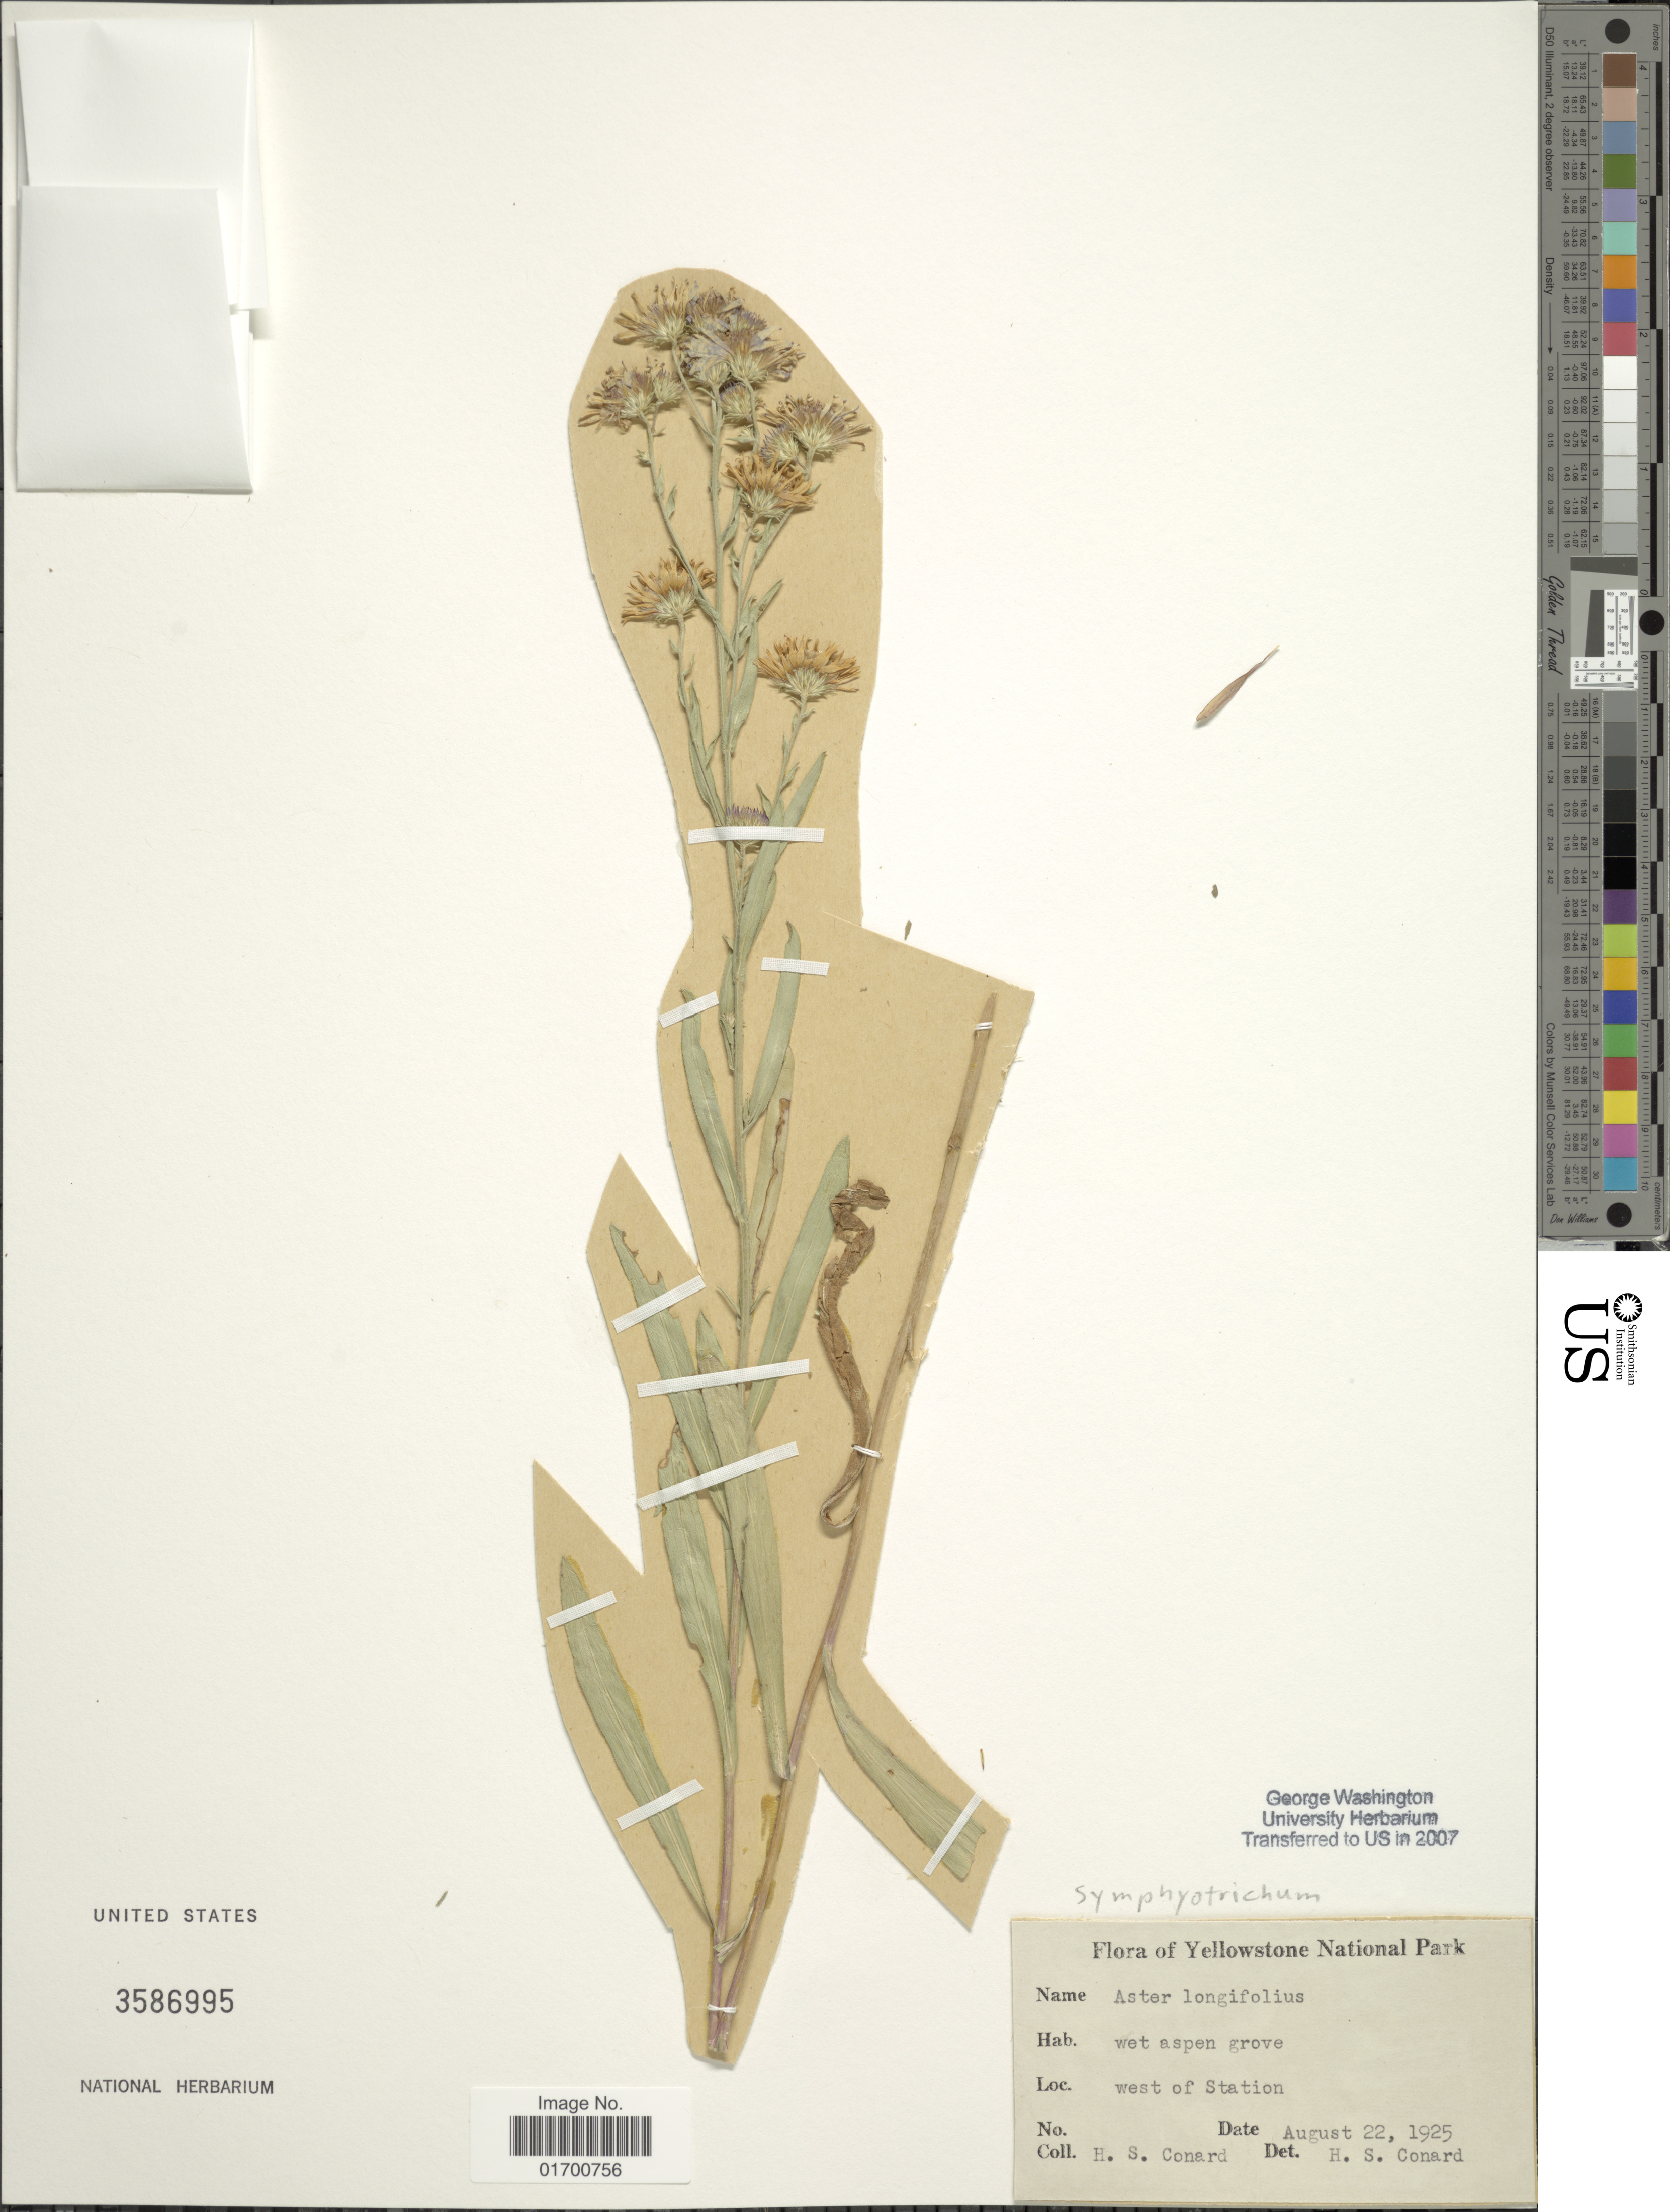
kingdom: Plantae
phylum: Tracheophyta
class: Magnoliopsida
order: Asterales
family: Asteraceae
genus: Symphyotrichum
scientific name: Symphyotrichum longifolium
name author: (Lam.) G.L. Nesom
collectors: H. Conrad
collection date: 1925-08-22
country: United States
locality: Yellowstone National Park, west of Station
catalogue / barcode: US 3586995